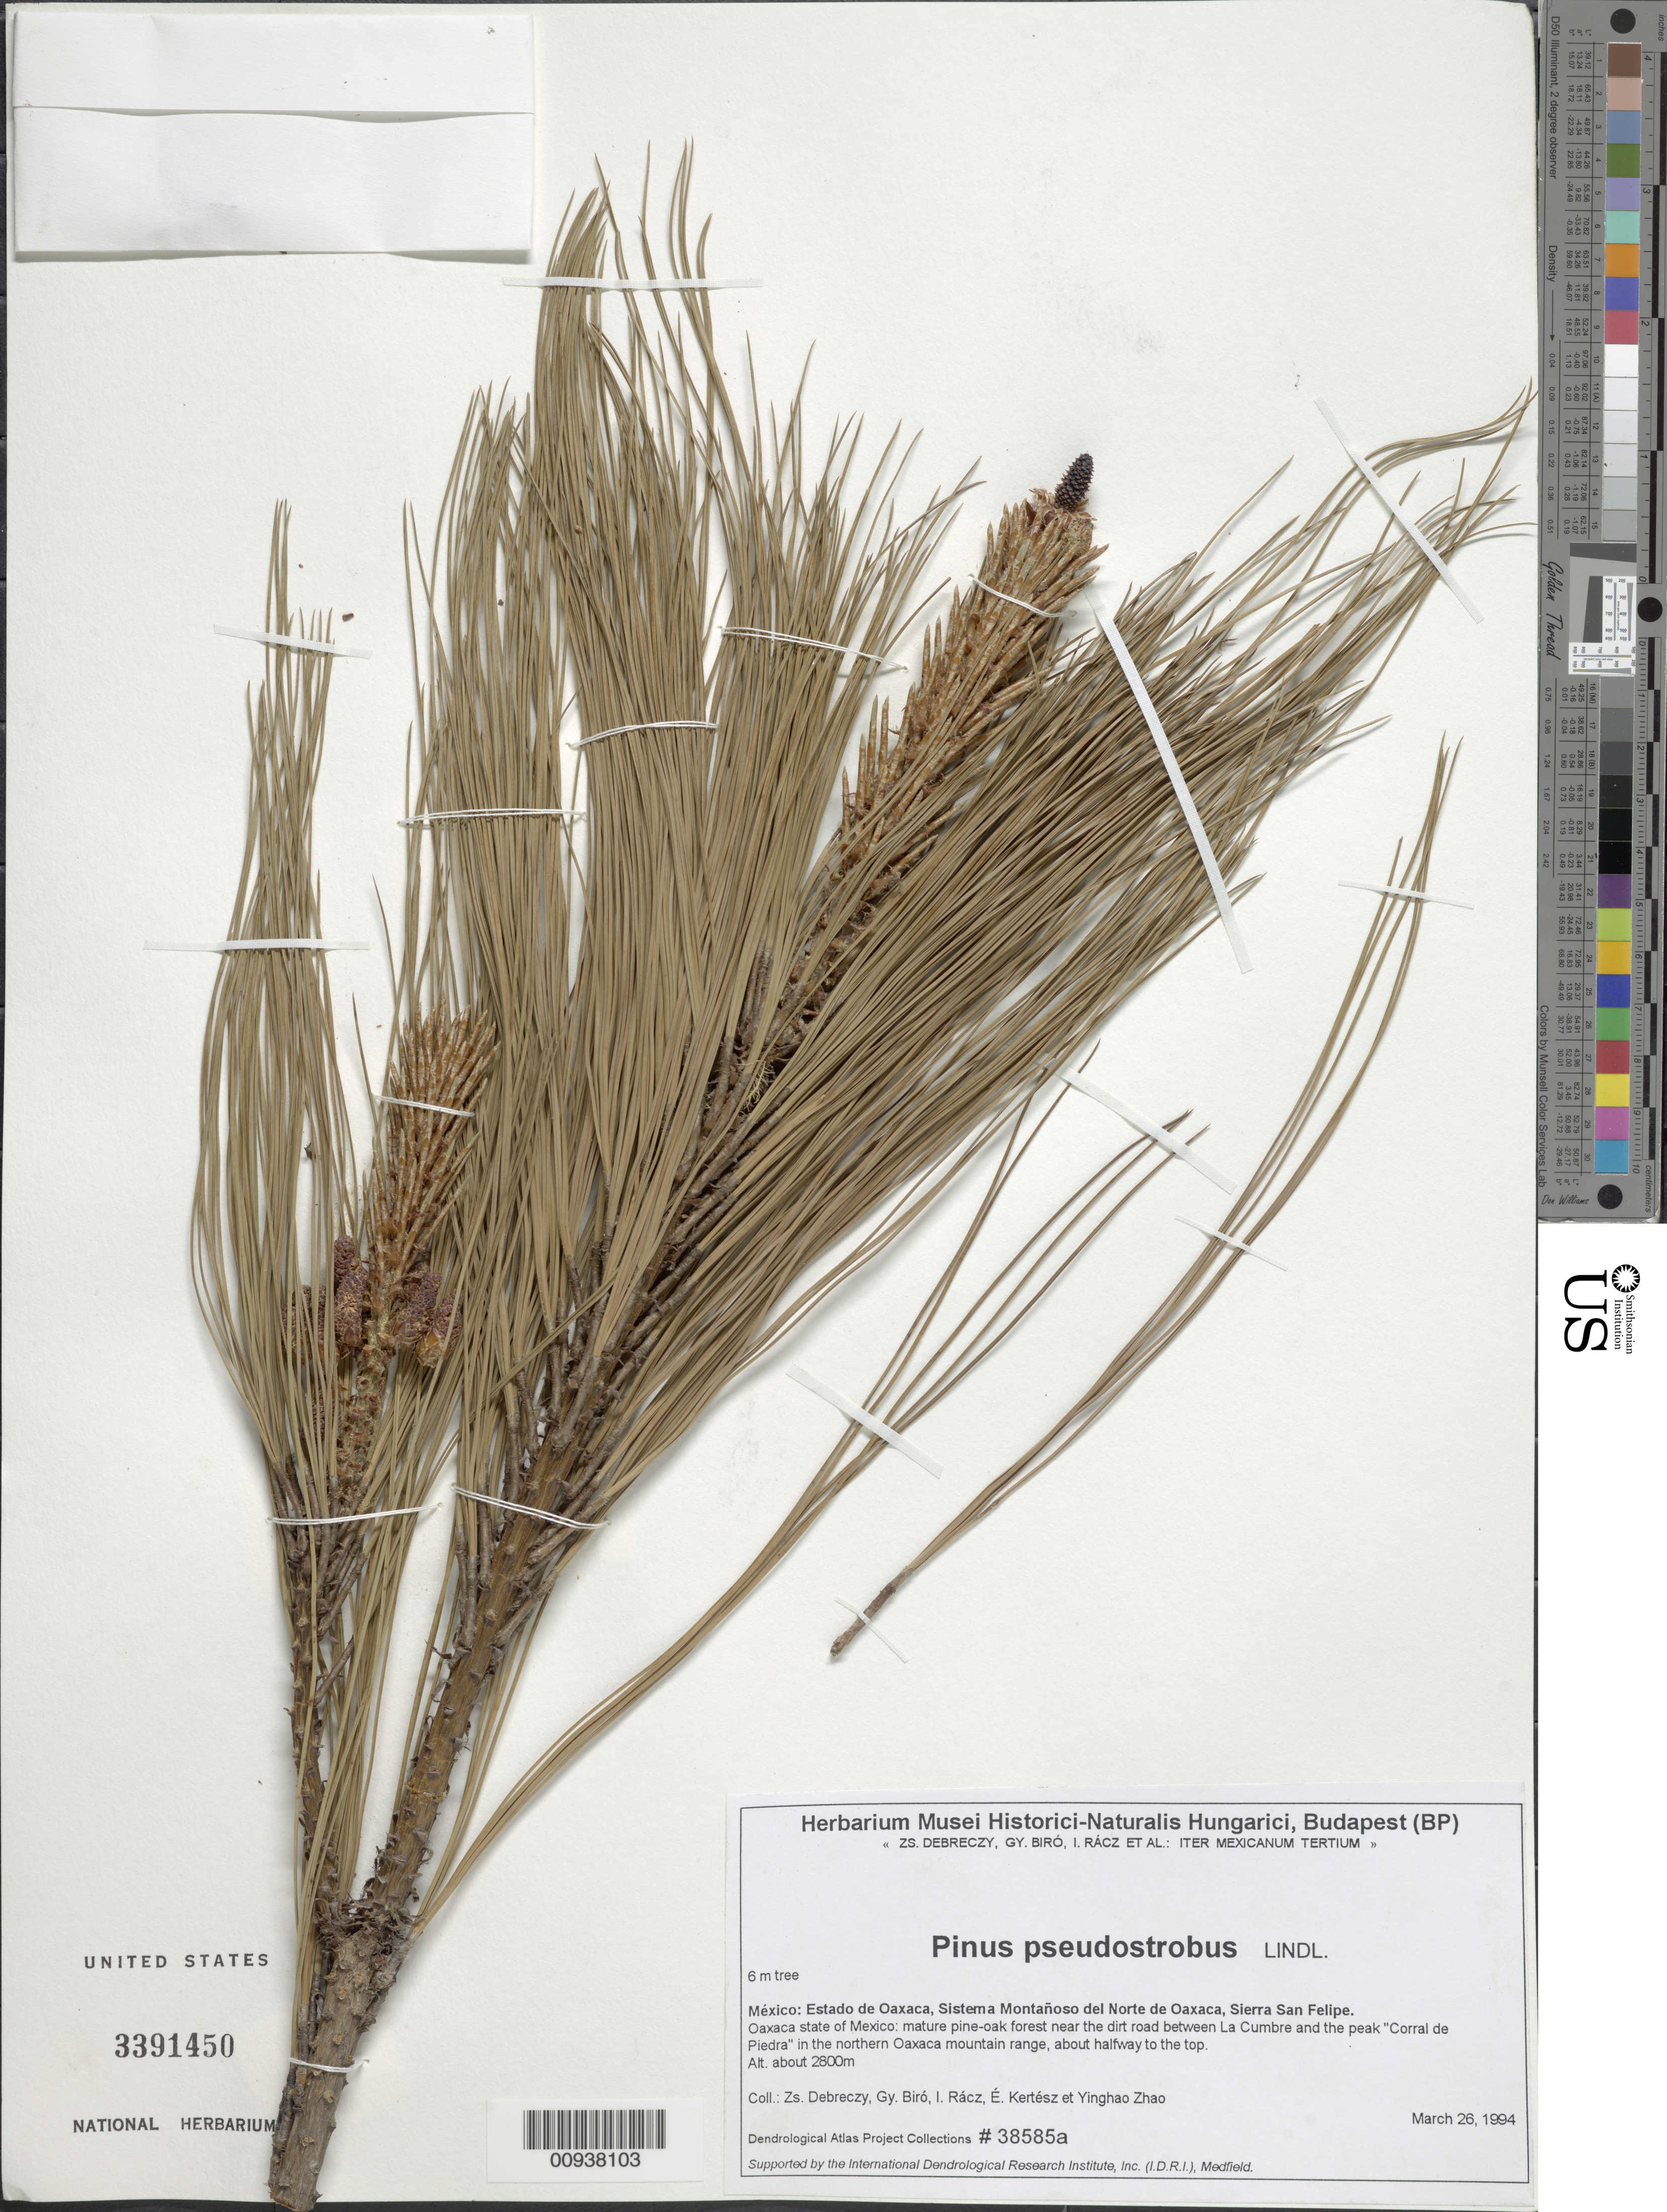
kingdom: Plantae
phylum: Tracheophyta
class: Pinopsida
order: Pinales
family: Pinaceae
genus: Pinus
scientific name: Pinus pseudostrobus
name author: Lindl.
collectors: Z. Debreczy, G. Biro, I. Rácz, E. Kertesz & Y. Zhao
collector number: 38585 a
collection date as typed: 26 Mar 1994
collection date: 1994-03-26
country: Mexico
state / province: Oaxaca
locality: Near the dirt road between La Cumbre and the peak "Corral de Piedra" in the northern Oaxaca mountain range, about halfway to the top. Sistema Montañoso del Norte de Oaxaca. Sierra San Felipe.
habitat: Mature pine-oak forest.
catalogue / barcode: US 3391450